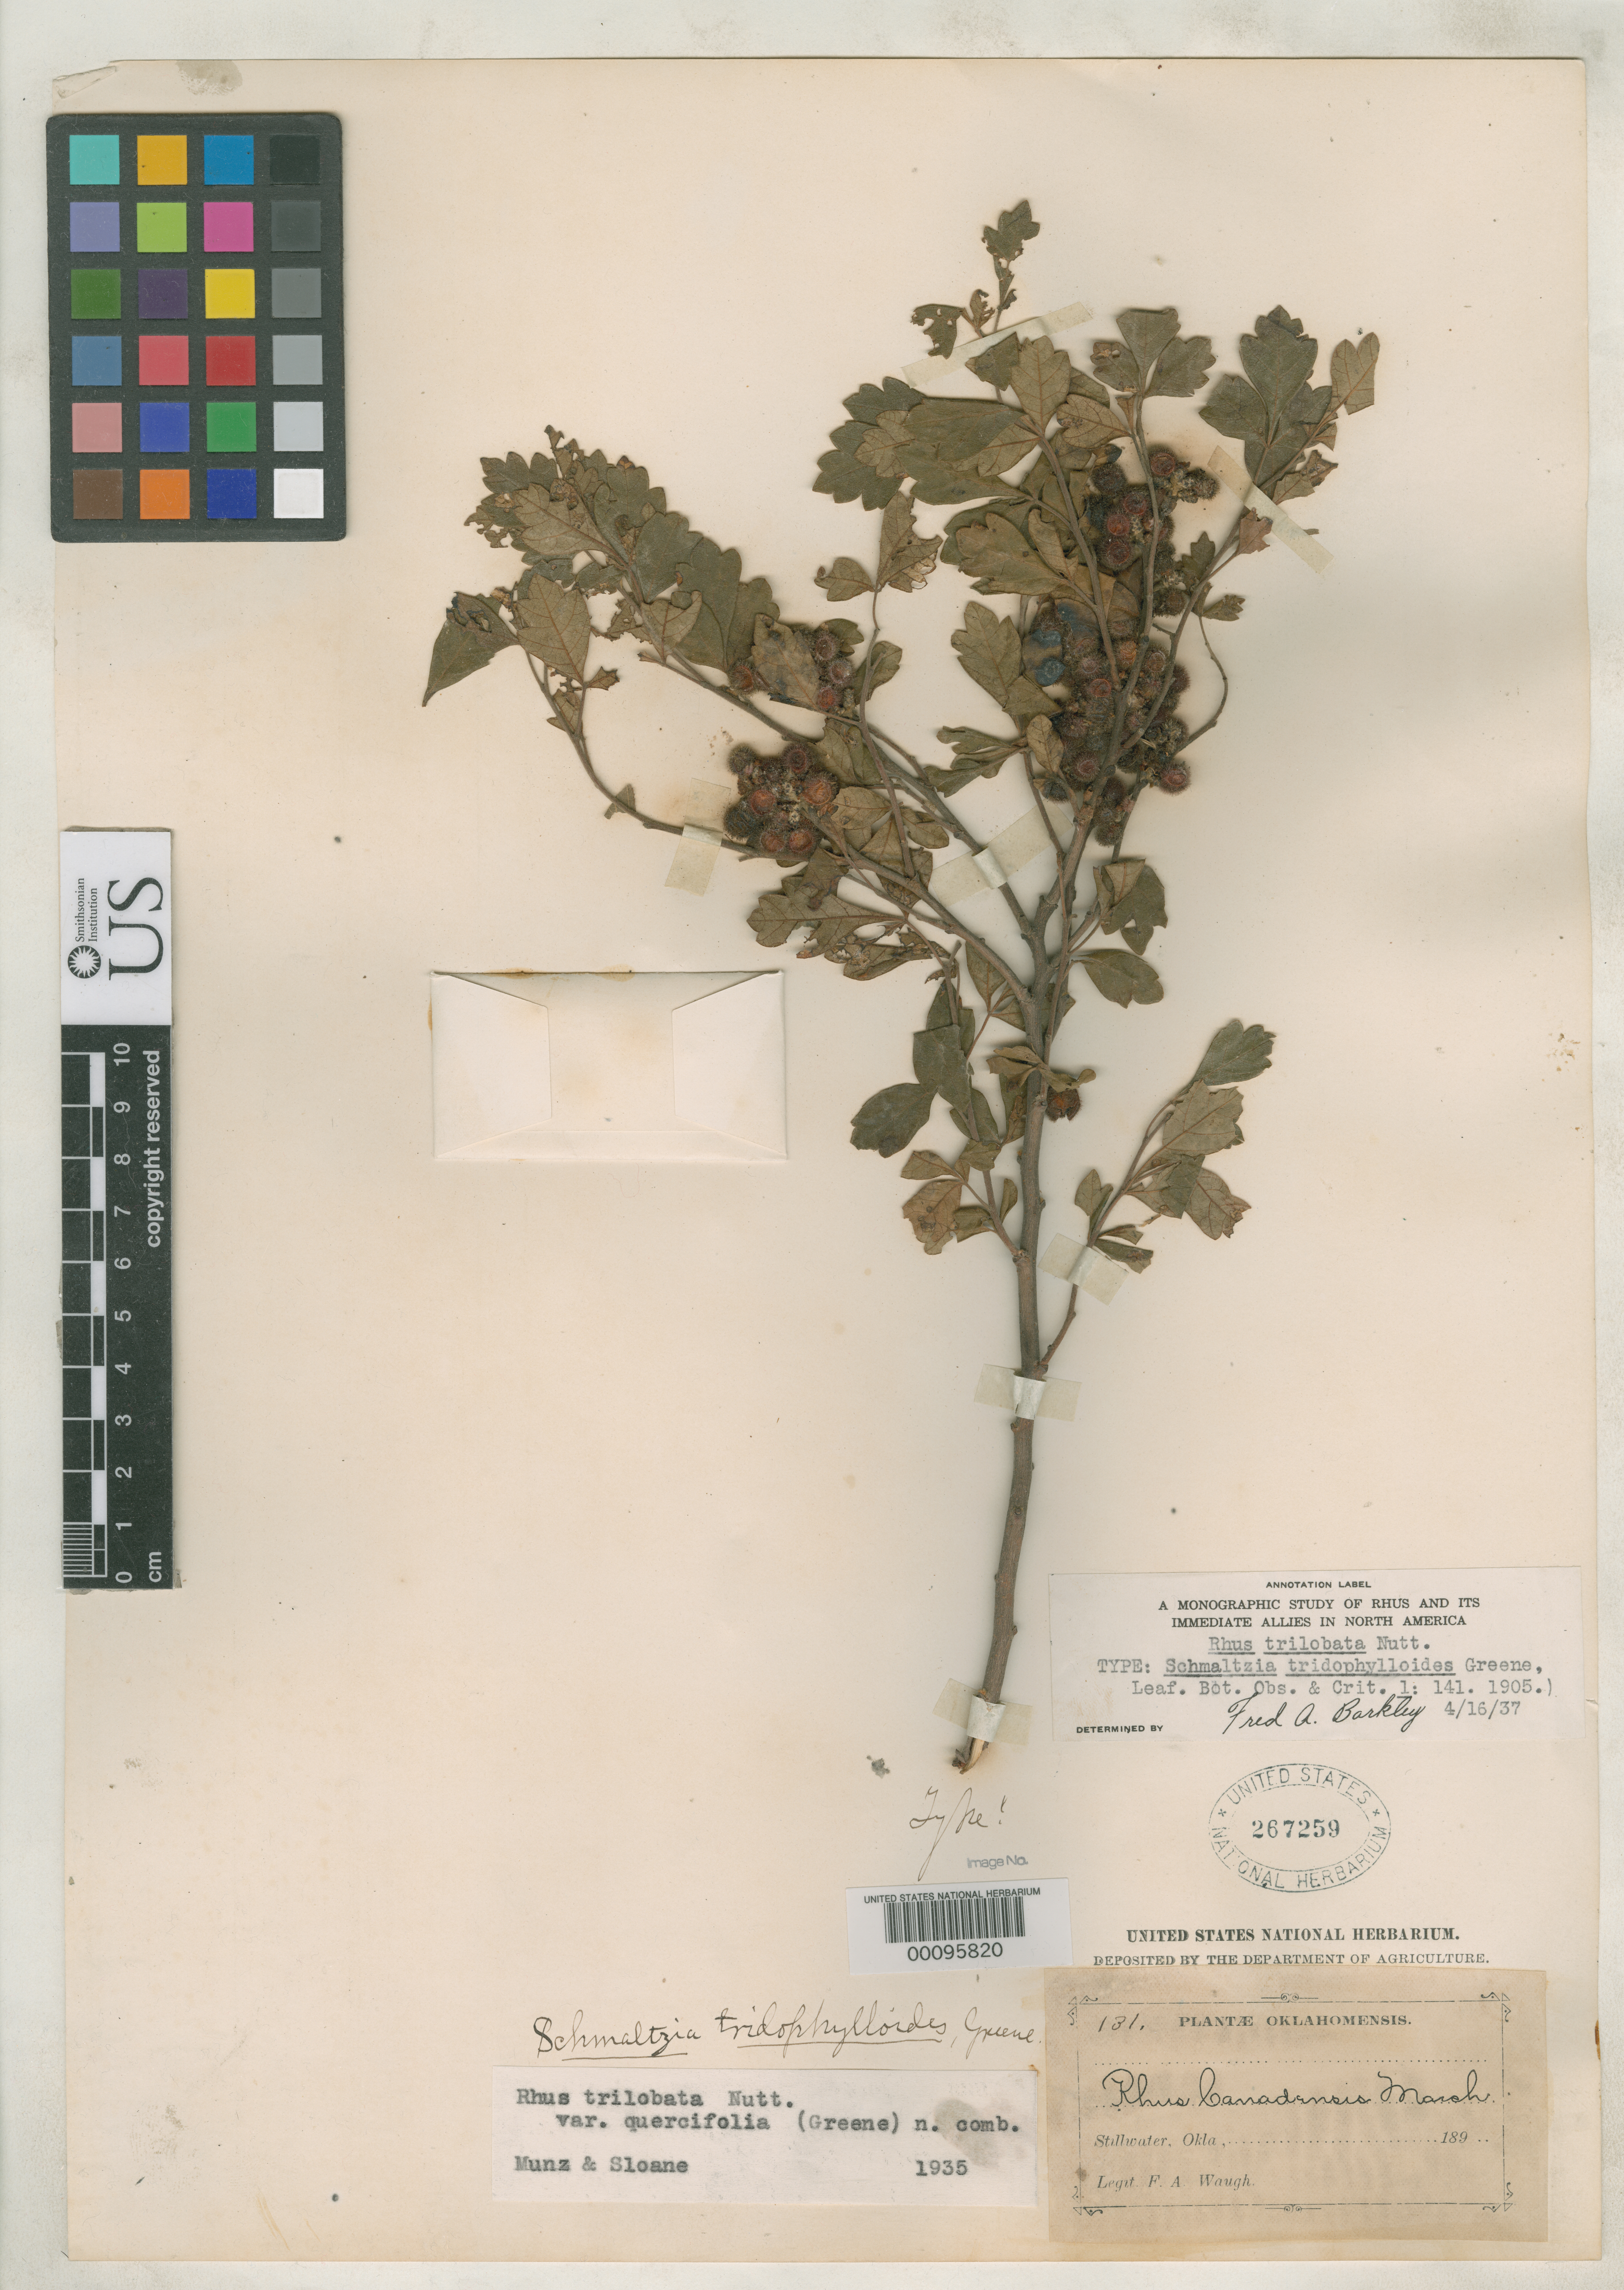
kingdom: Plantae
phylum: Tracheophyta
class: Magnoliopsida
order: Sapindales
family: Anacardiaceae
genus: Schmaltzia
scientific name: Schmaltzia tridophylloides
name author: Greene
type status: Holotype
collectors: F. Waugh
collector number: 131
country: United States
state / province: Oklahoma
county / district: Payne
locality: Stillwater.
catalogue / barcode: US 267259